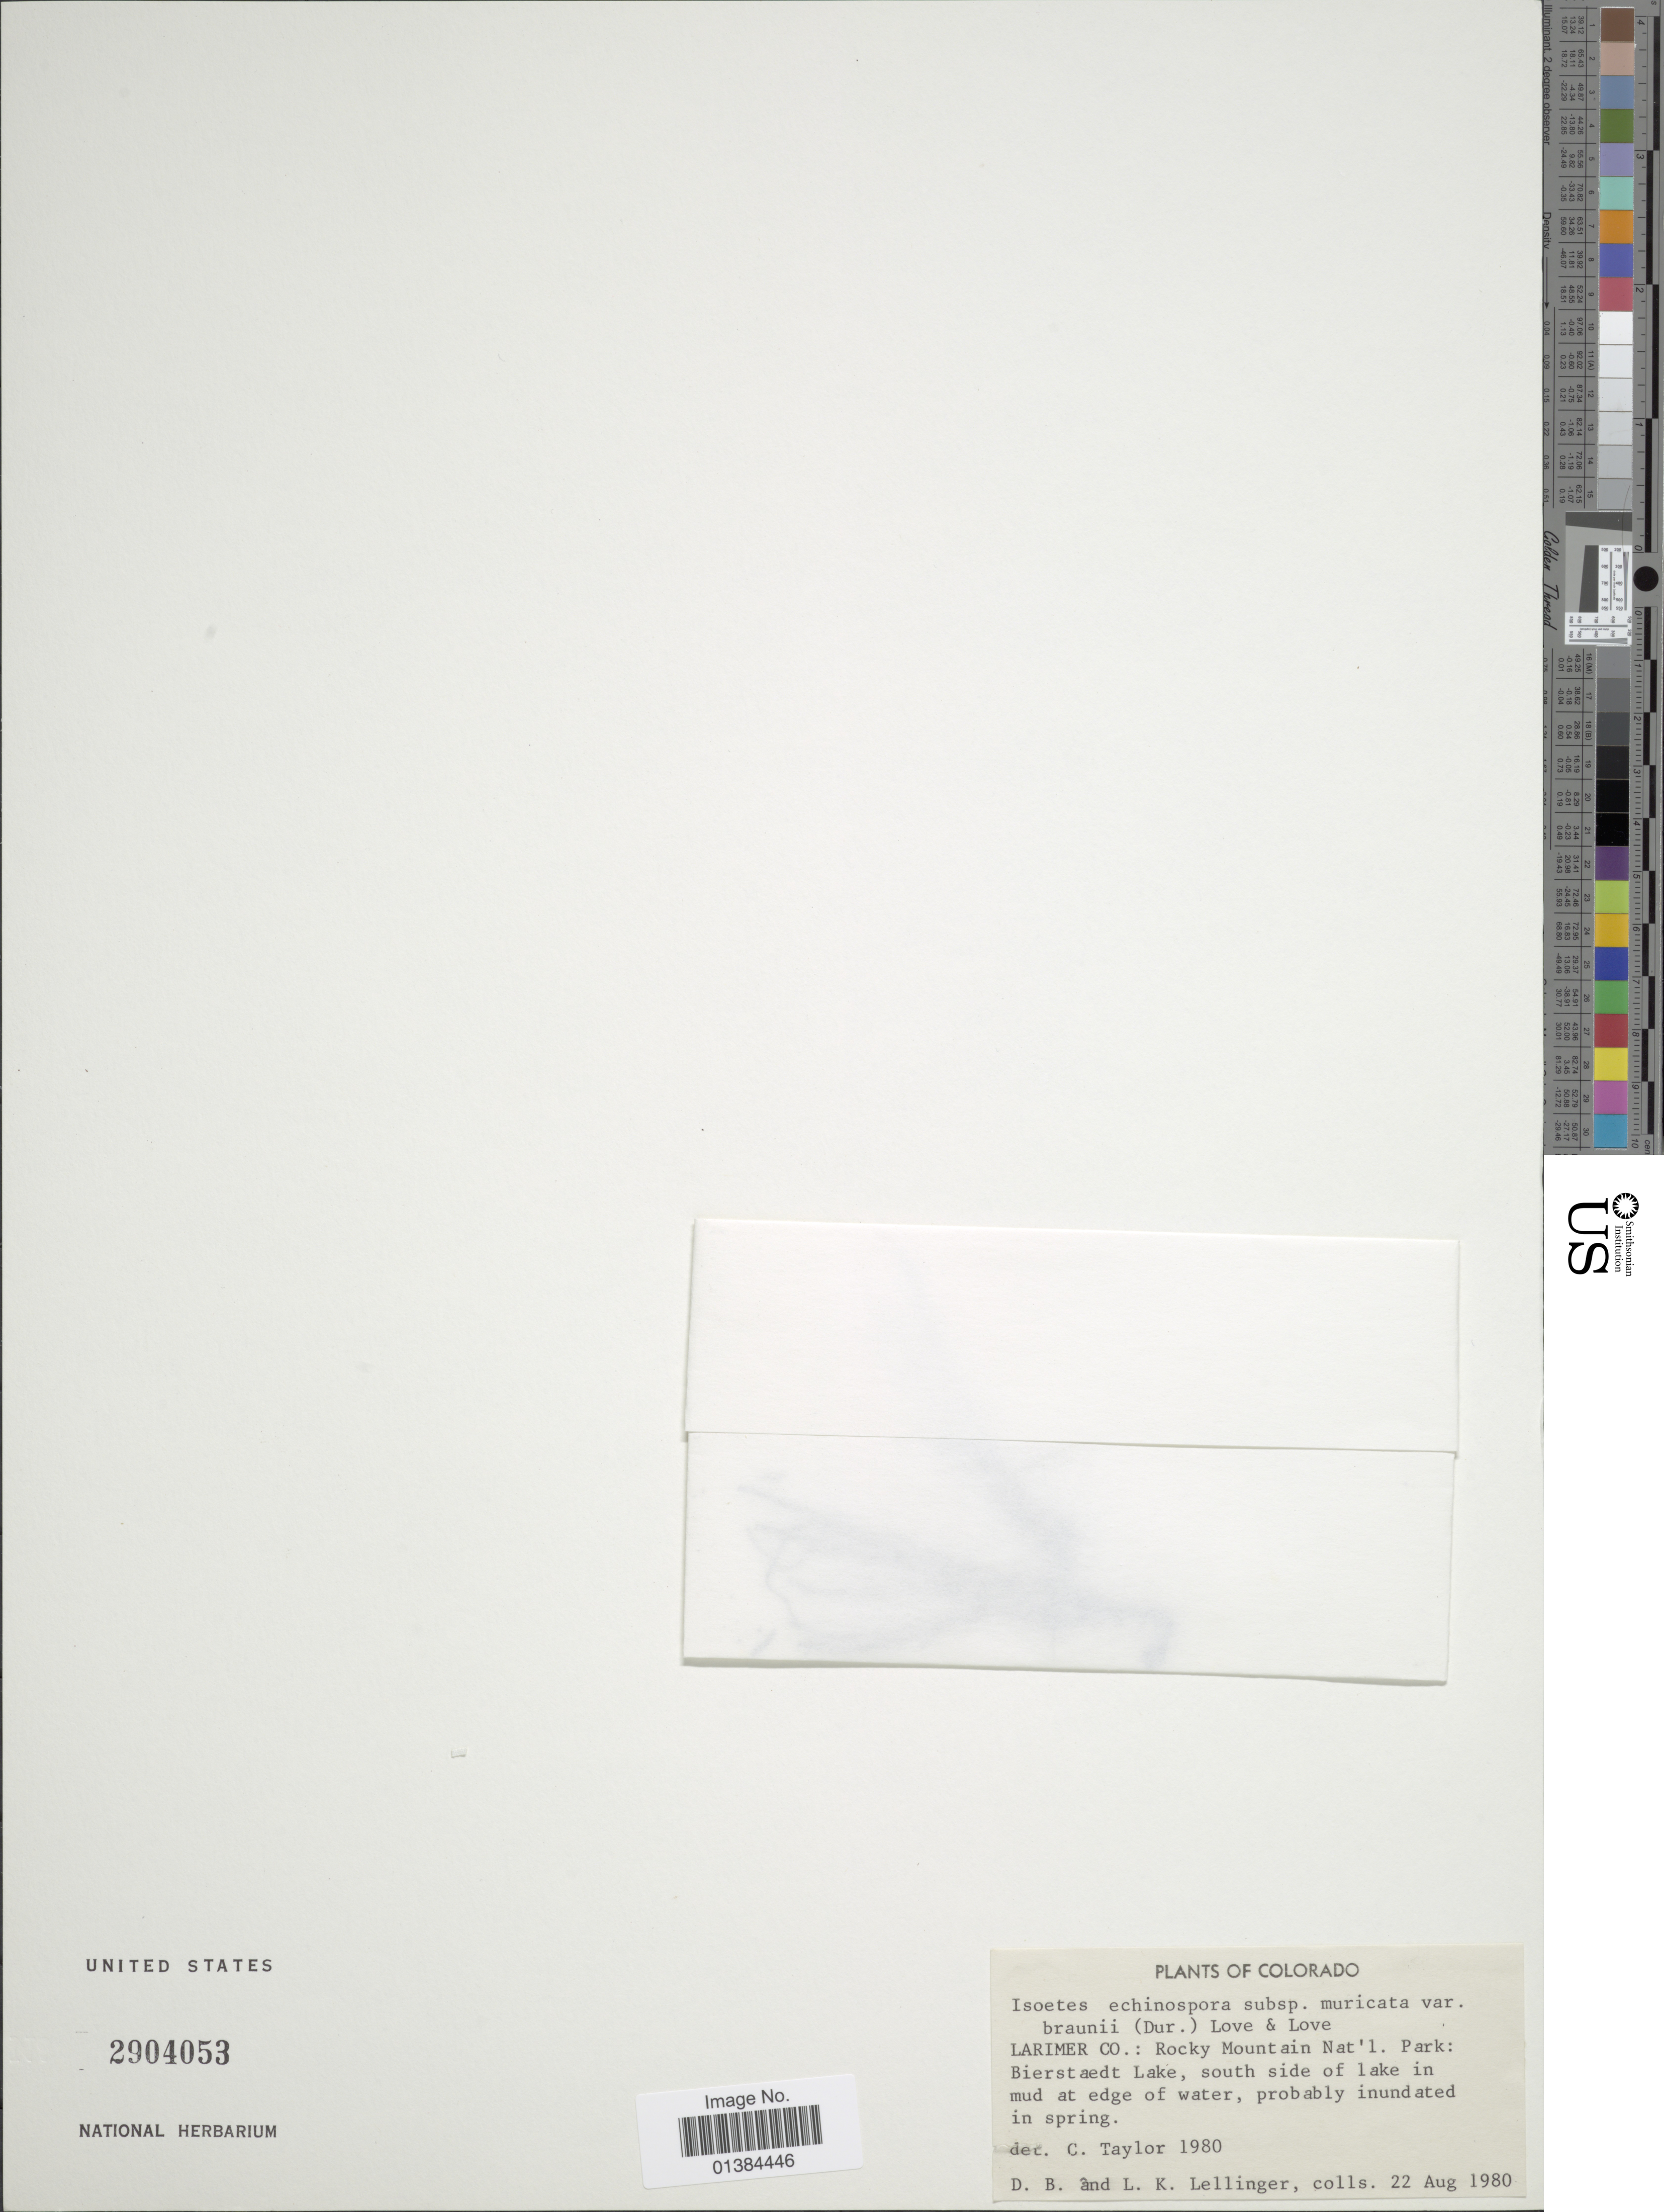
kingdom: Plantae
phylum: Tracheophyta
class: Lycopodiopsida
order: Isoetales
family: Isoetaceae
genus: Isoetes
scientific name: Isoetes echinospora subsp. muricata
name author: (Durieu) Á. Löve & D. Löve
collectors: D. B. Lellinger & L. Lellinger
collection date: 1980-08-22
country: United States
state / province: Colorado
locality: Larimer Co.: Rocky Mountain Nat'l. Park: Bierstaedt Lake, south side of lake in mud at edge of water.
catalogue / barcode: US 2904053